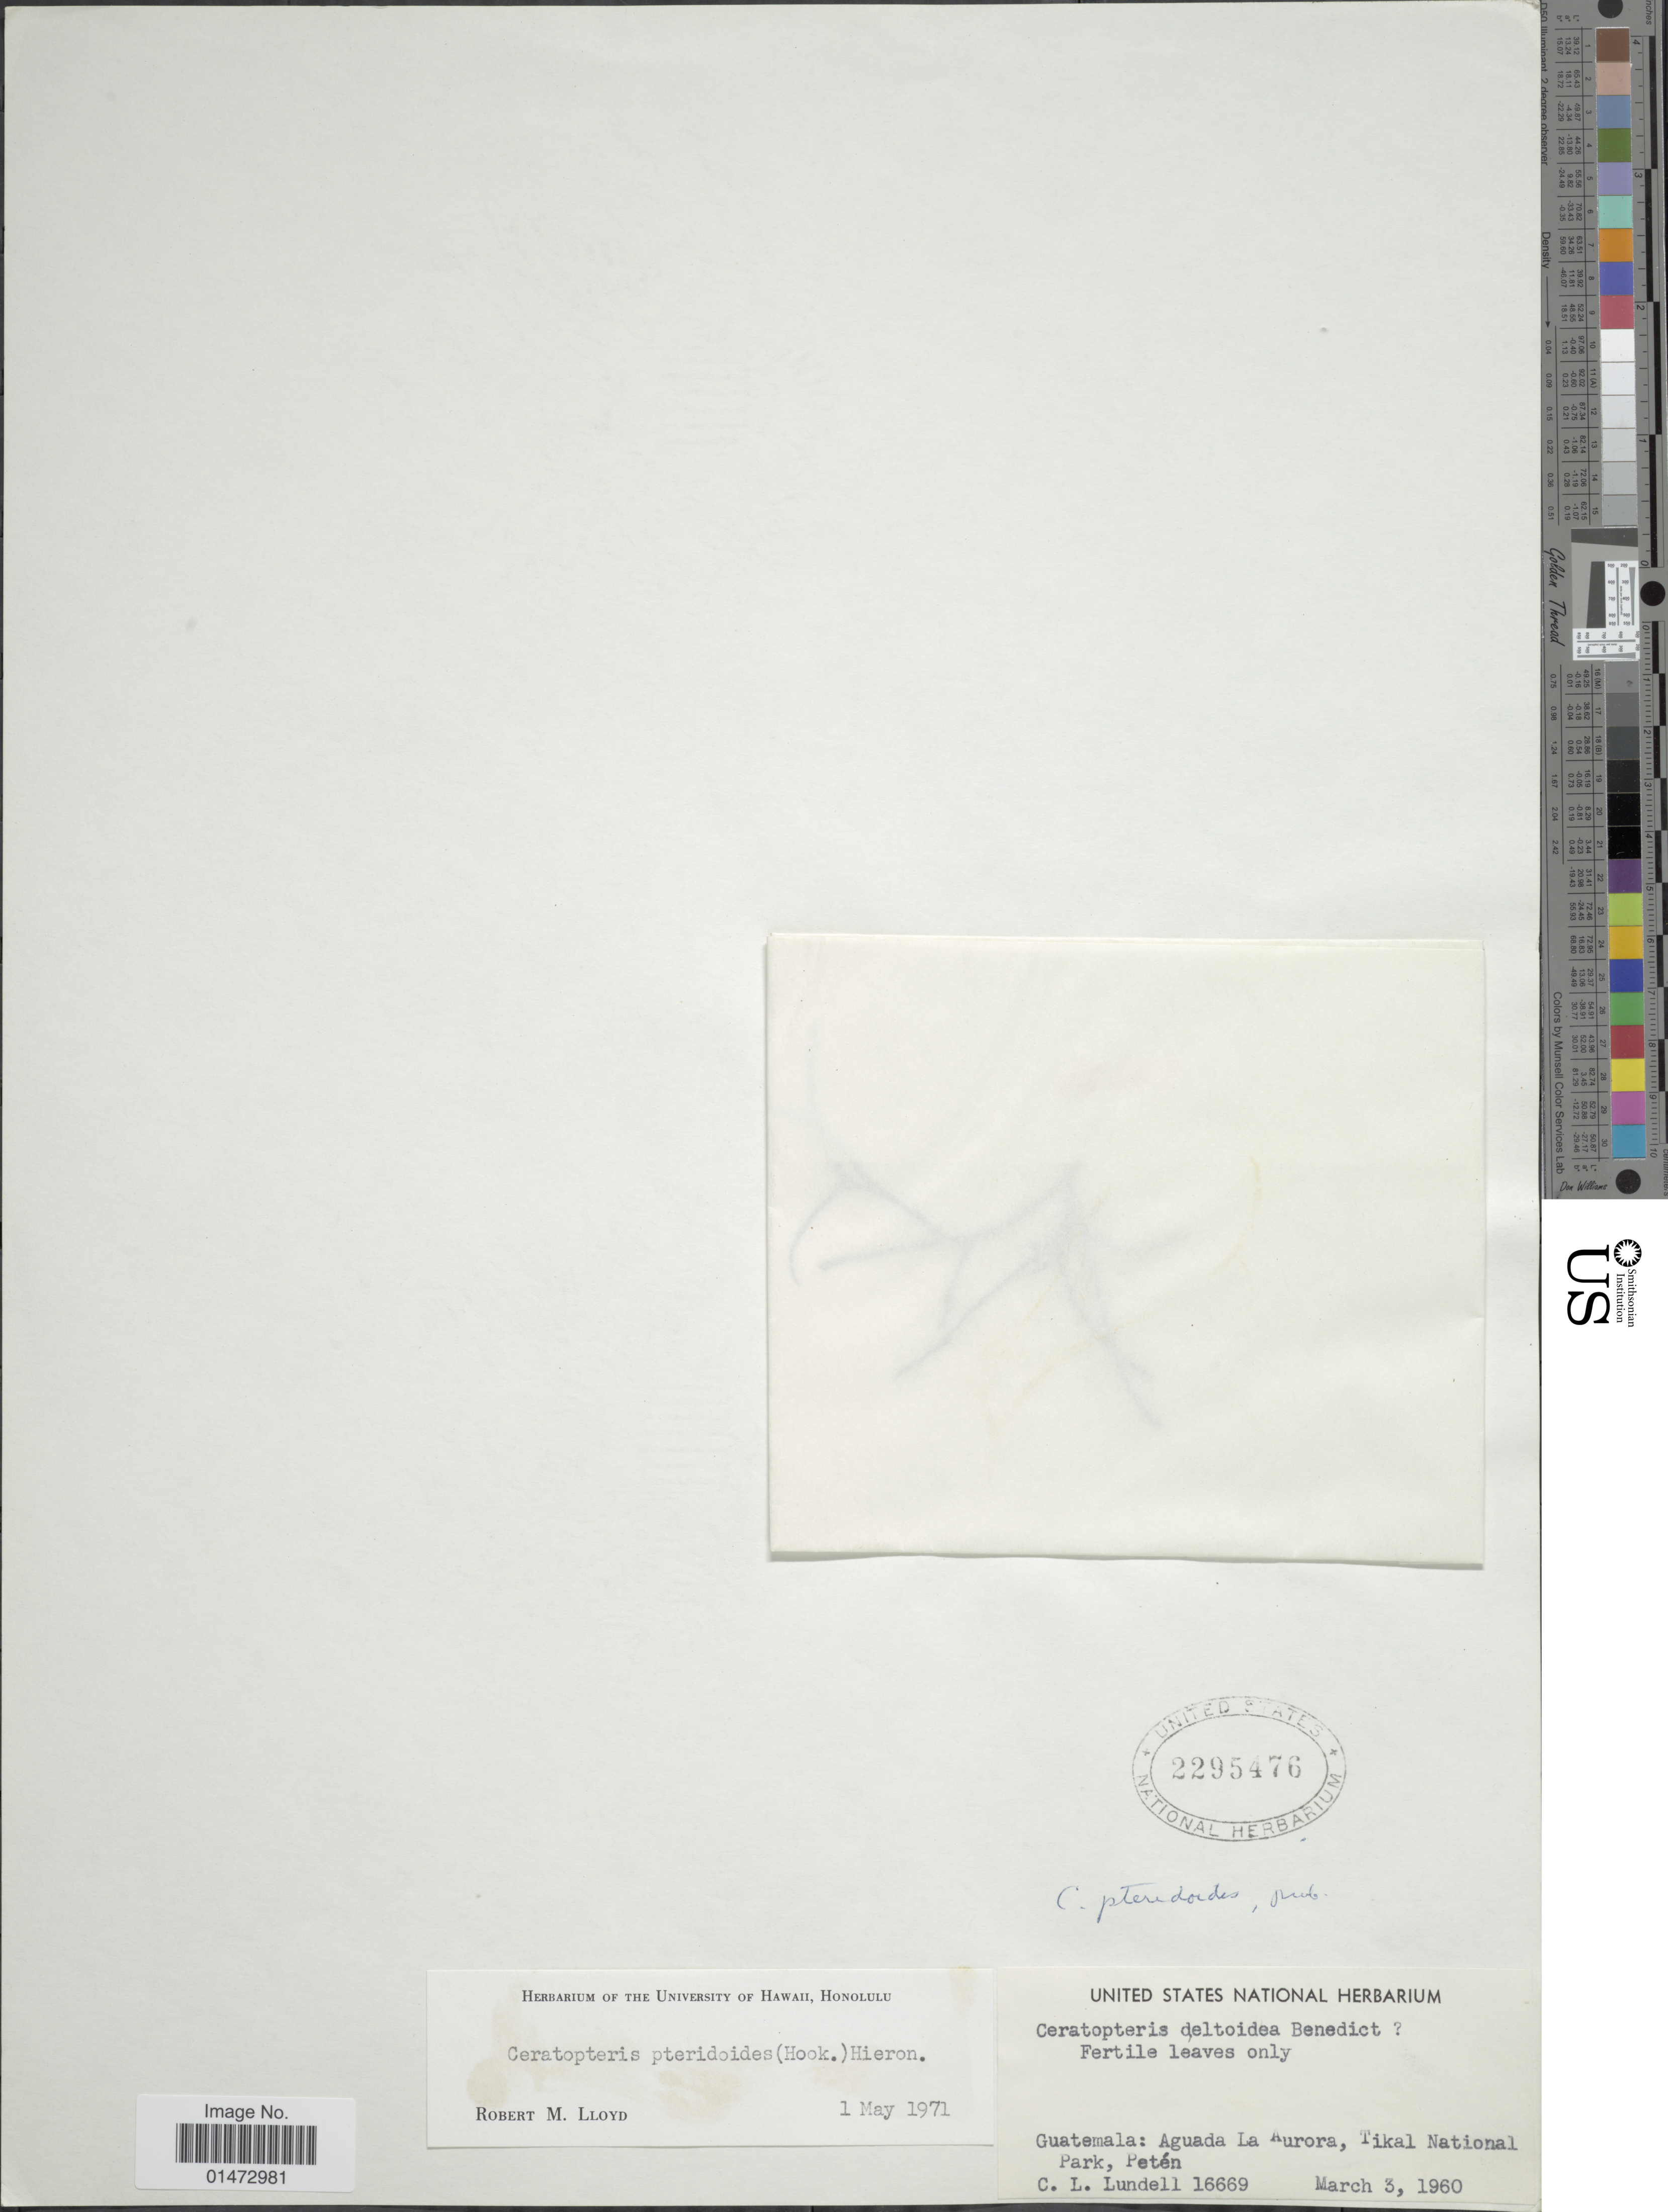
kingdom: Plantae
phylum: Tracheophyta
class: Polypodiopsida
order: Polypodiales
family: Pteridaceae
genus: Ceratopteris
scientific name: Ceratopteris pteridioides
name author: (Hook.) Hieron.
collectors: C. L. Lundell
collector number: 16669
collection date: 1960-03-03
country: Guatemala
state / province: El Petén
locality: Aguada La Aurora, Tikal National Park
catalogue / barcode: US 2295476